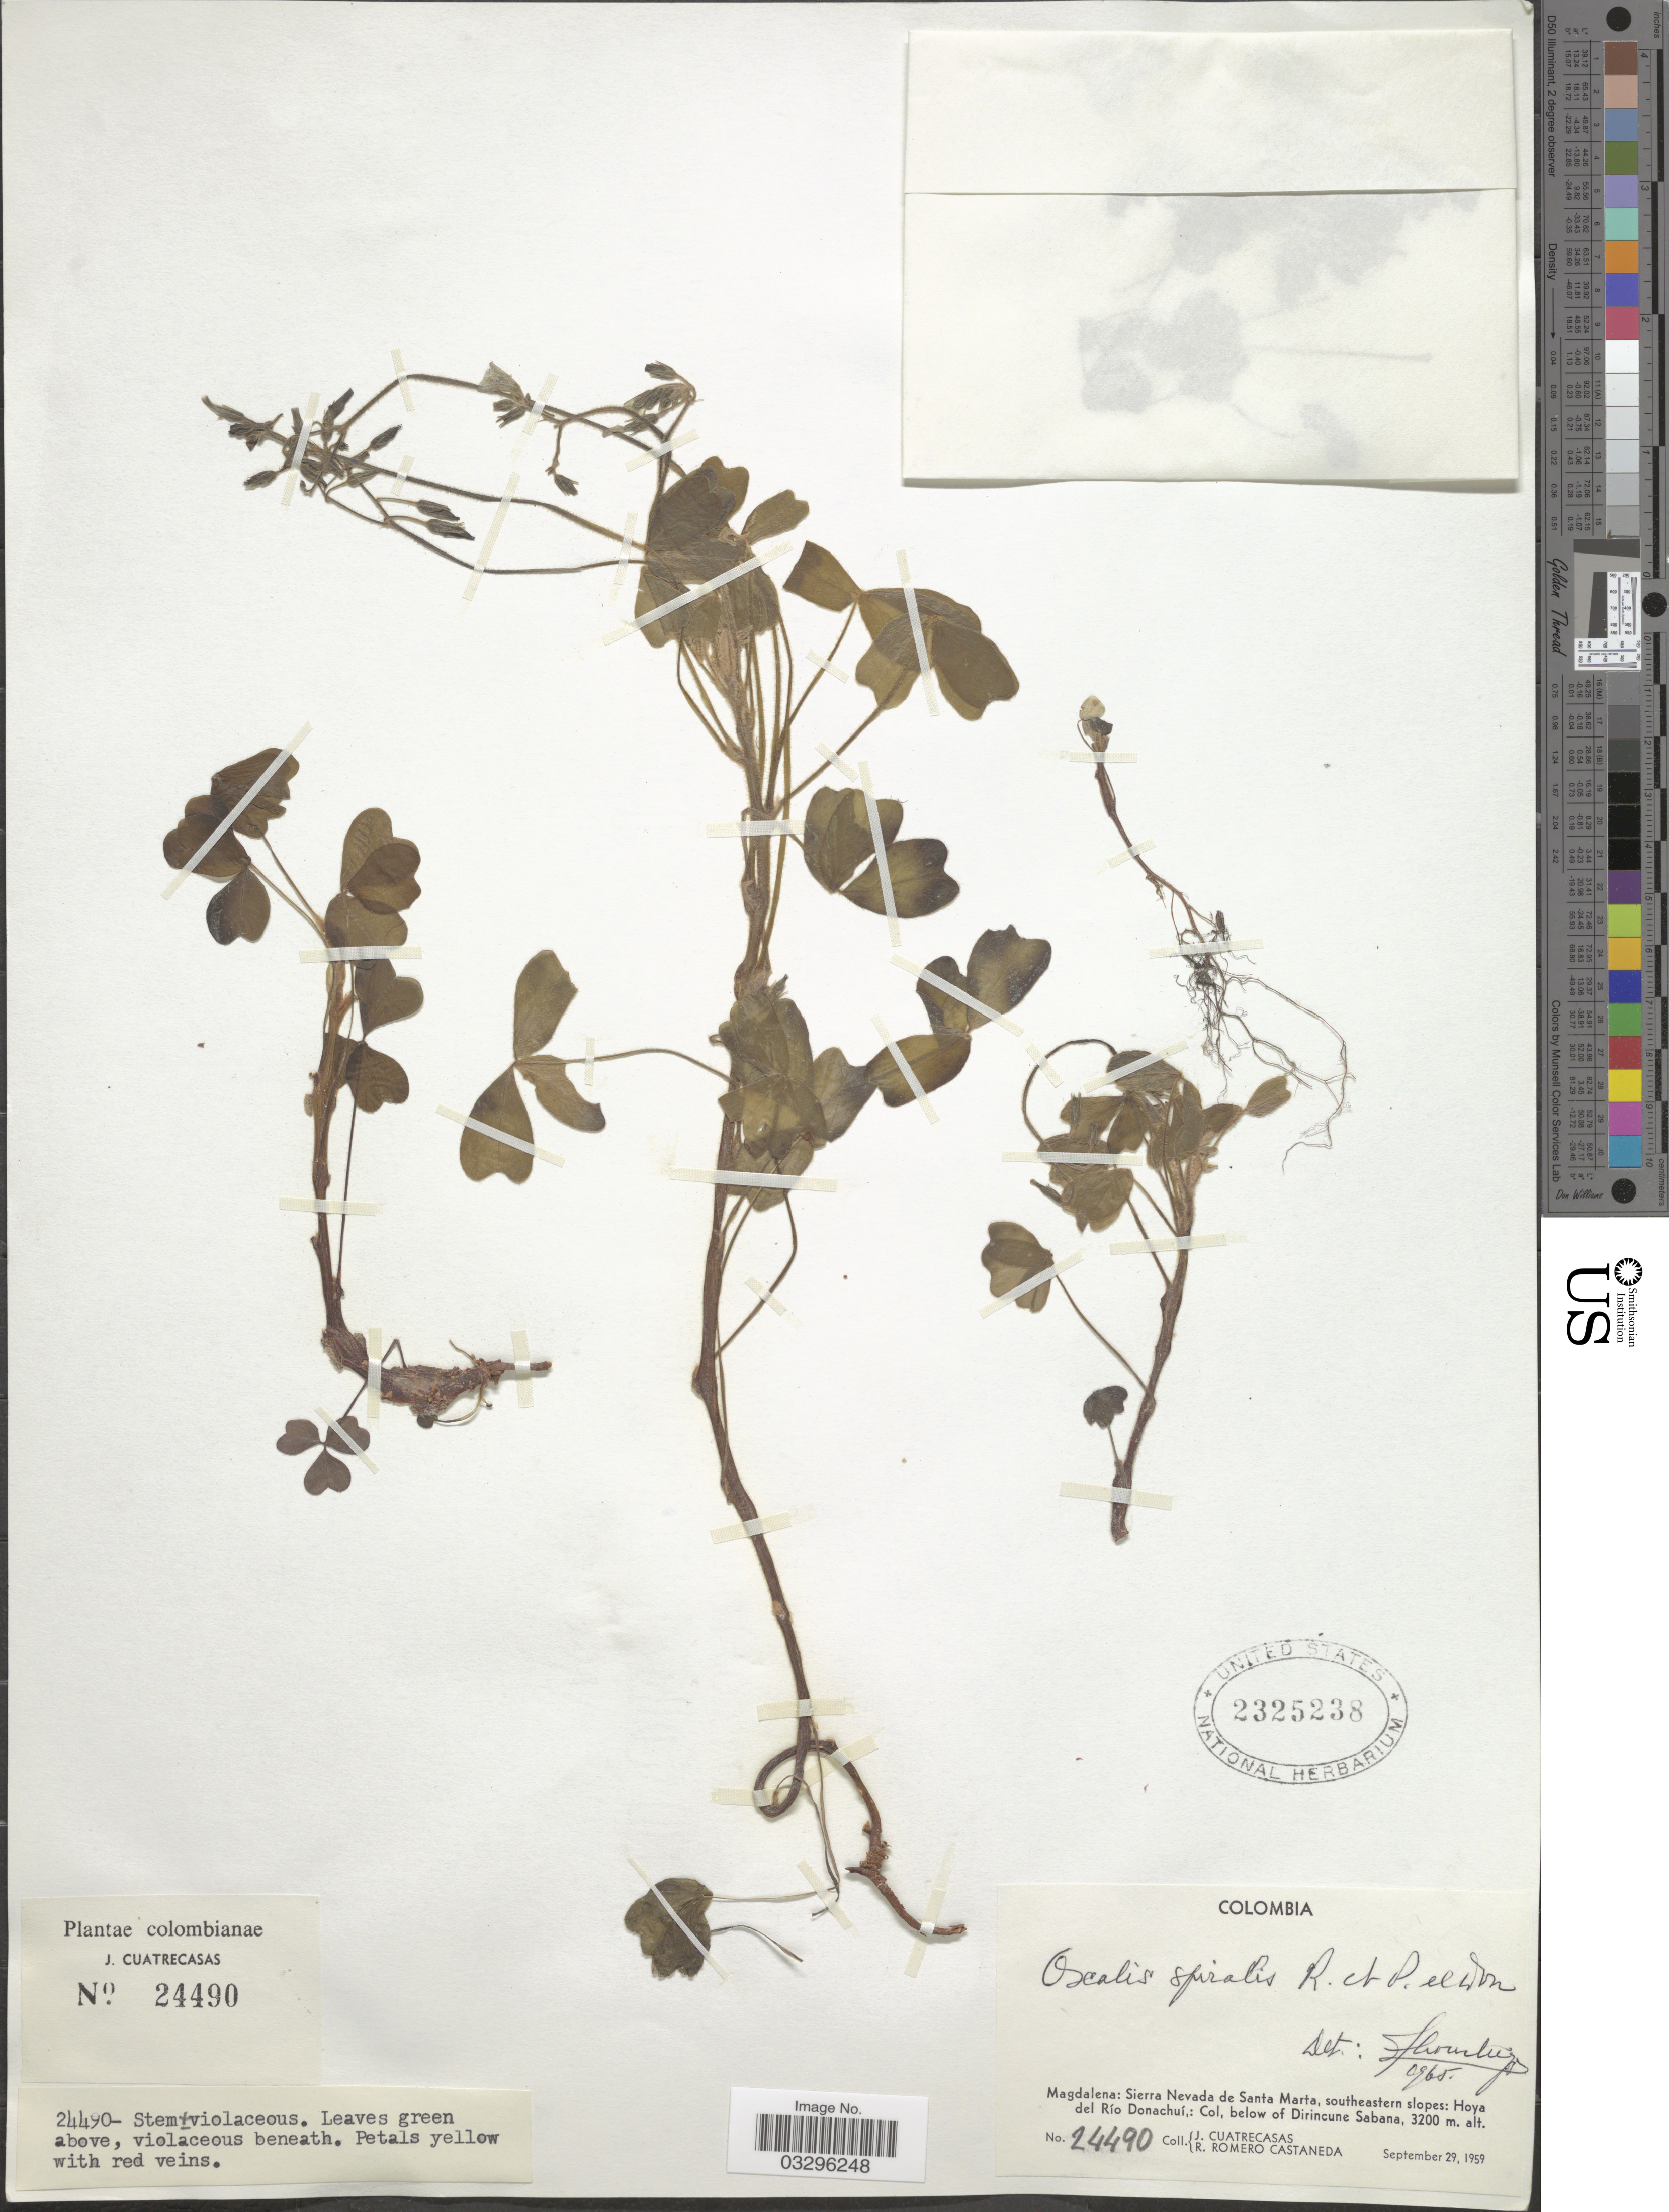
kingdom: Plantae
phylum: Tracheophyta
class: Magnoliopsida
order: Oxalidales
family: Oxalidaceae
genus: Oxalis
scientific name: Oxalis spiralis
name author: Ruiz & Pav. ex G. Don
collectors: J. Cuatrecasas & R. Romero Castañeda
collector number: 24490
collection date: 1959-09-29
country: Colombia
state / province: Magdalena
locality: Sierra Nevada de Santa Marta, southeastern slopes: Hoya del Río Donachuí,: Col, below of Dirincune Sabana.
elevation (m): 3200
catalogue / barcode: US 2325238